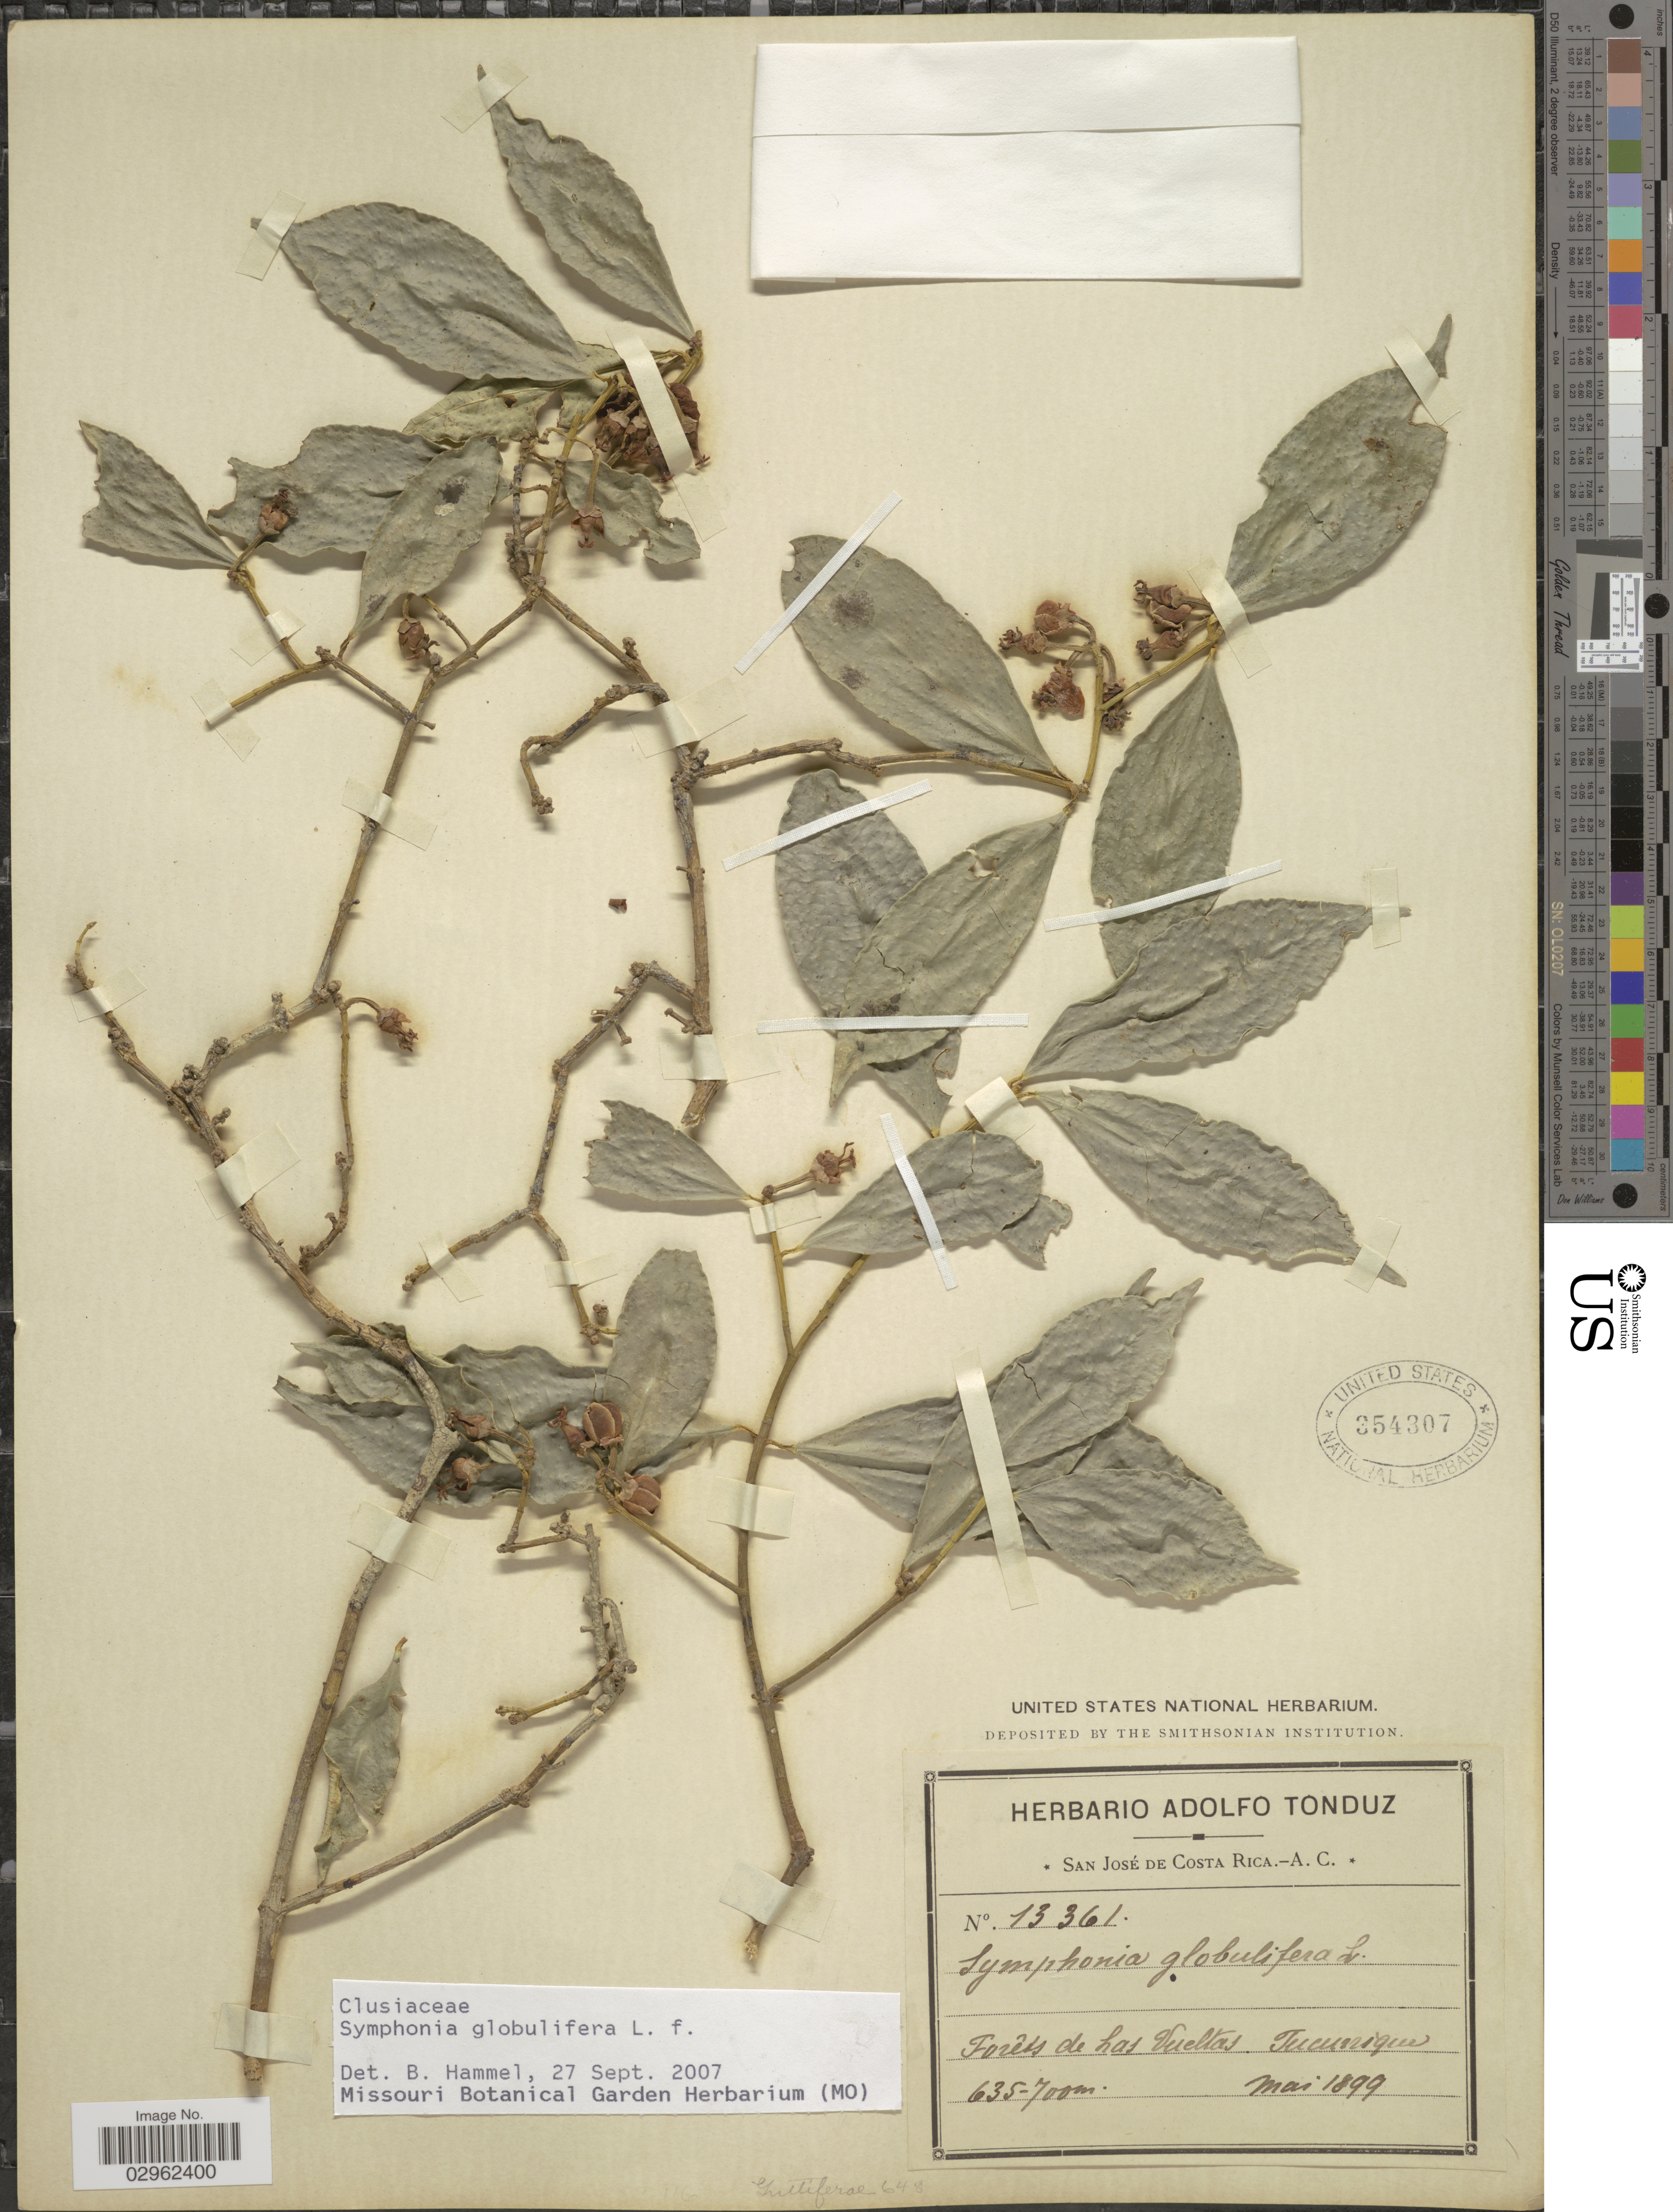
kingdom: Plantae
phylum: Tracheophyta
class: Magnoliopsida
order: Malpighiales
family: Clusiaceae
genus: Symphonia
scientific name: Symphonia globulifera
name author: L. f.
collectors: ex Herb. Adolfo Tonduz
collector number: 13361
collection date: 1899-05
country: Costa Rica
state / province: San José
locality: Forêts de Las Vueltas. Tucurrique.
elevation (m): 635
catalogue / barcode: US 354307